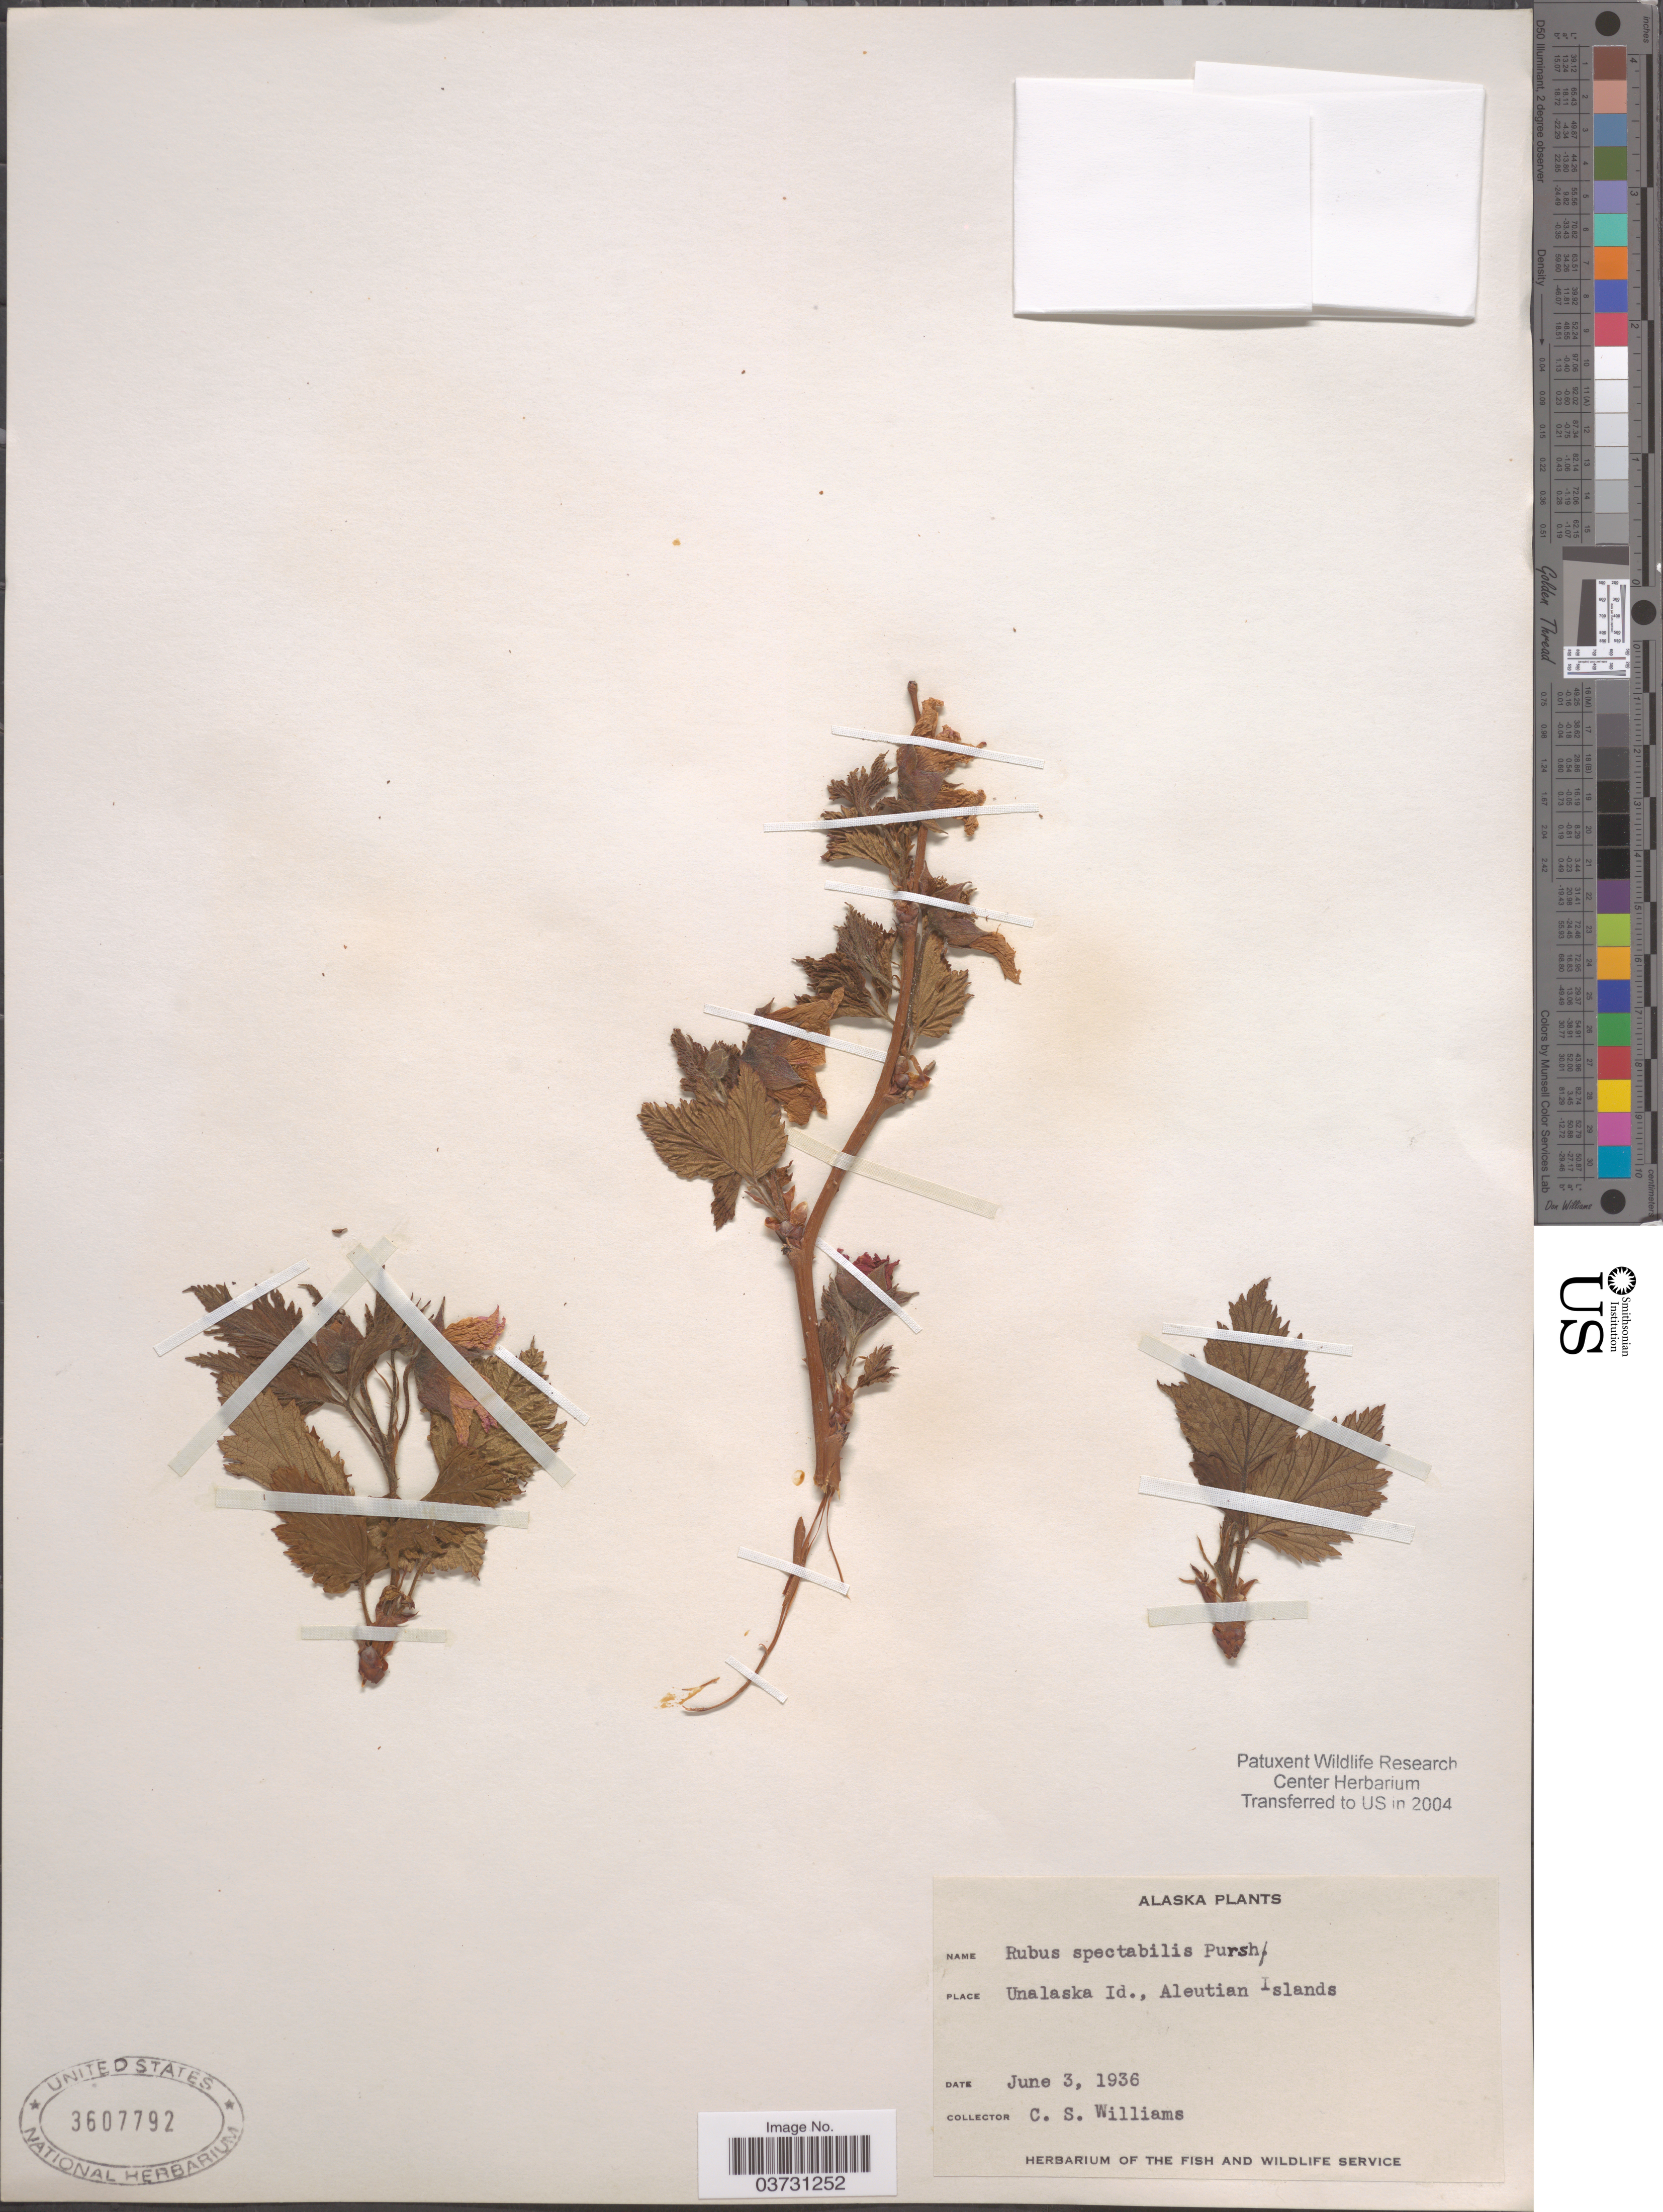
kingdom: Plantae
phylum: Tracheophyta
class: Magnoliopsida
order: Rosales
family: Rosaceae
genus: Rubus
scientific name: Rubus spectabilis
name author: Pursh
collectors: C. Williams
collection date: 1936-06-03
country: United States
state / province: Alaska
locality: Unalaska Id., Aleutian Islands.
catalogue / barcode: US 3607792